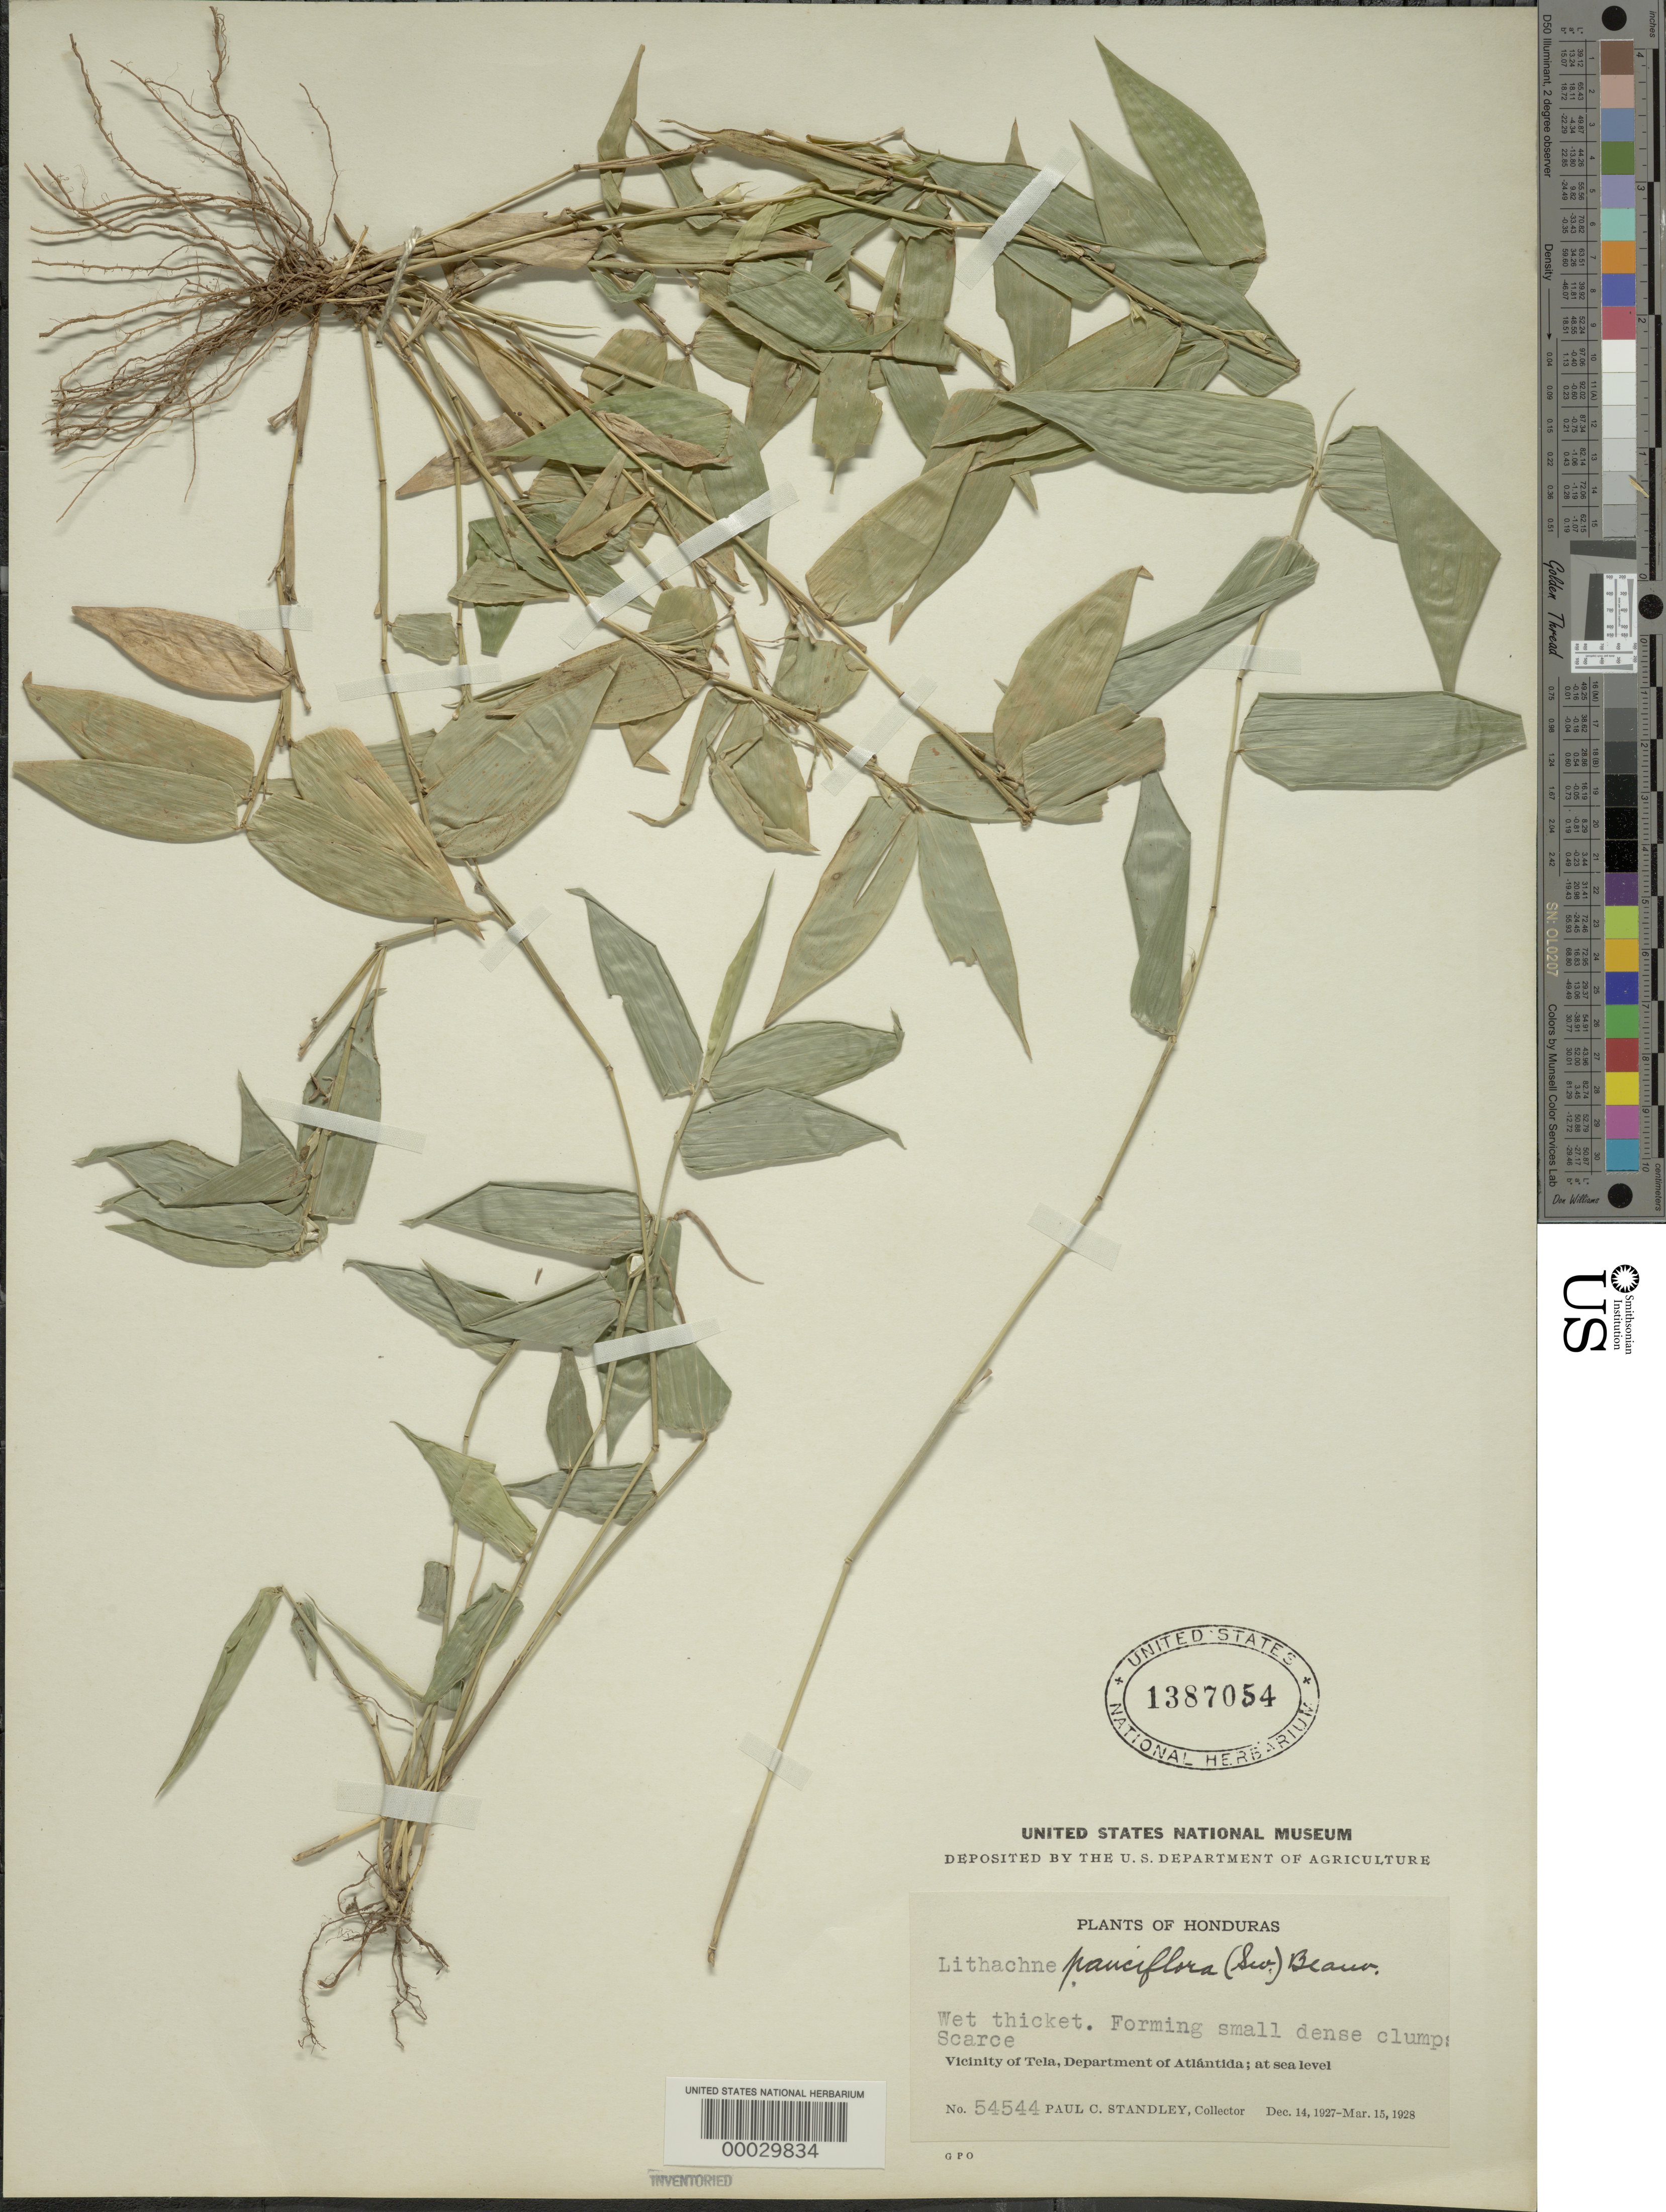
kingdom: Plantae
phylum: Tracheophyta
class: Liliopsida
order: Poales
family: Poaceae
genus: Lithachne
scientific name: Lithachne pauciflora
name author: (Sw.) P. Beauv.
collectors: P. C. Standley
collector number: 54544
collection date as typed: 14 Dec 1927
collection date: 1927-12-14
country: Honduras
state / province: Atlántida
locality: Lancetilla Valley, Tela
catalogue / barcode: US 1387054